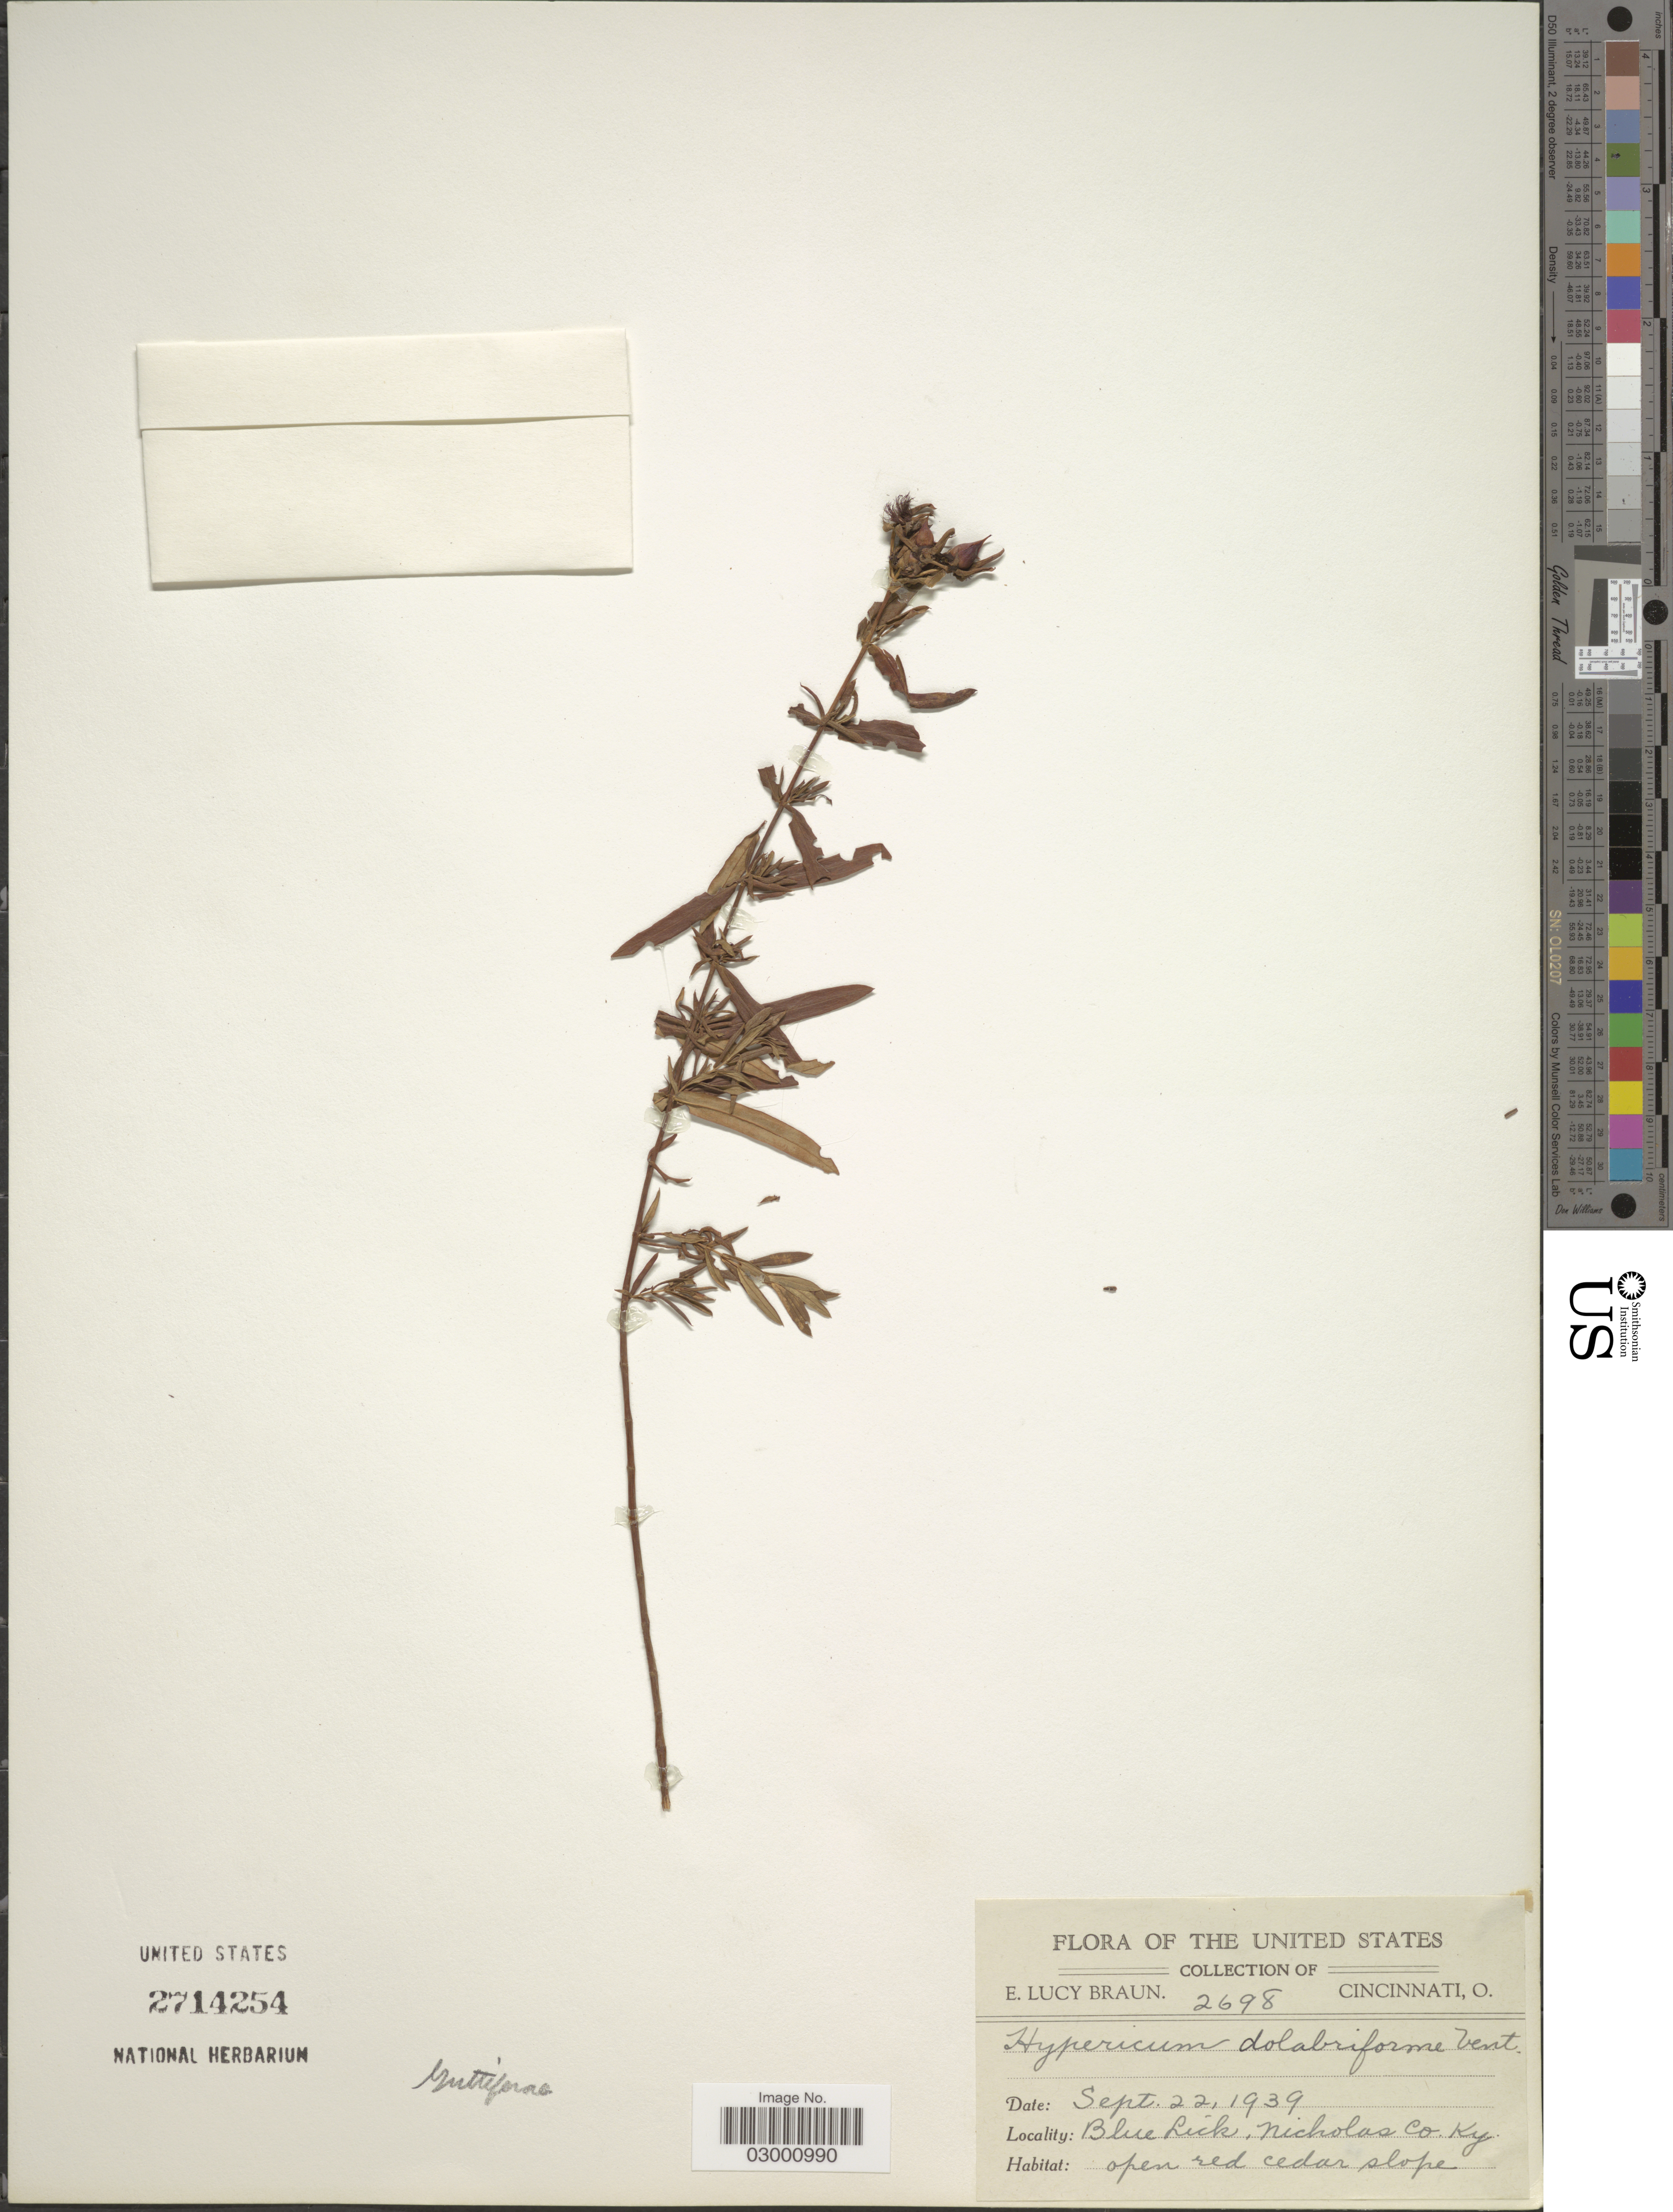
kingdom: Plantae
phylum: Tracheophyta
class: Magnoliopsida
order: Malpighiales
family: Hypericaceae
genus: Hypericum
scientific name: Hypericum dolabriforme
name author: Vent.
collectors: E. L. Braun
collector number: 2698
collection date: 1939-09-22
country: United States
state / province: Kentucky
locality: Blue Lick, Nicholas Co.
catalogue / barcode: US 2714254